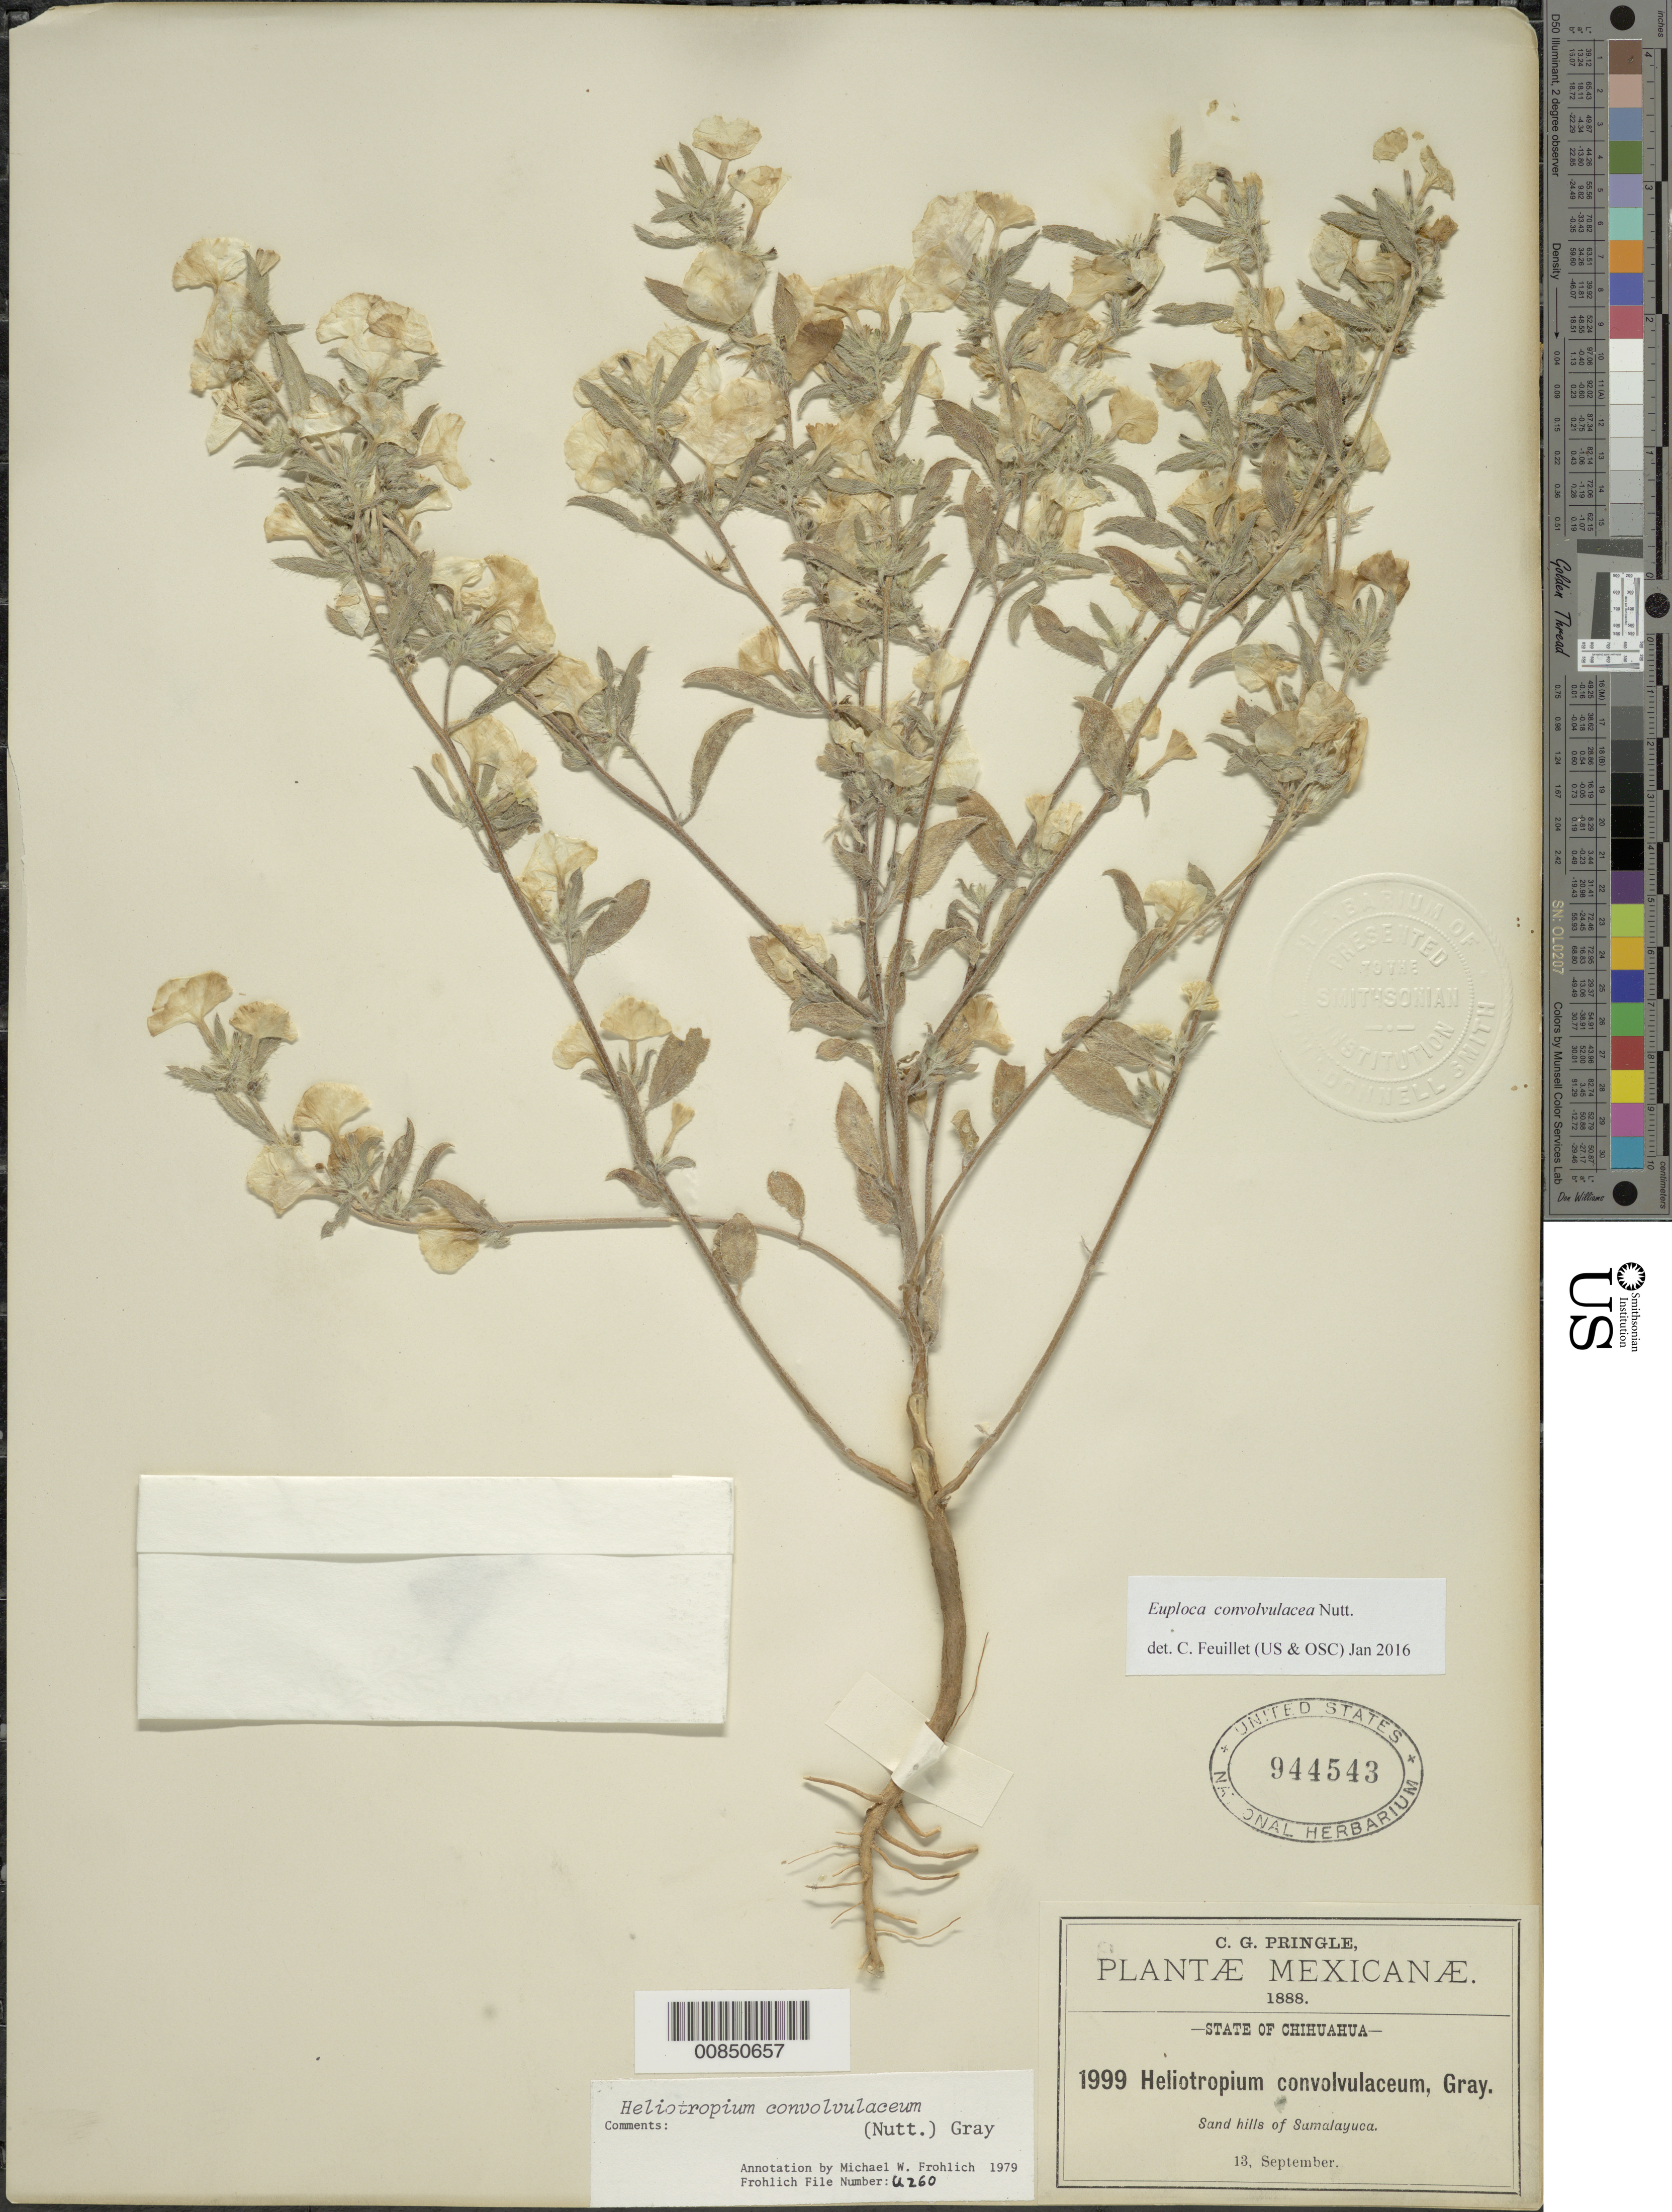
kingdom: Plantae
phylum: Tracheophyta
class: Magnoliopsida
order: Boraginales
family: Heliotropiaceae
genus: Euploca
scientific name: Euploca convolvulacea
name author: Nutt.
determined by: Feuillet, C.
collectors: C. G. Pringle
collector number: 1999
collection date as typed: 13 Sep 1888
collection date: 1888-09-13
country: Mexico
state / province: Chihuahua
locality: Samalayuca.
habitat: Sand hills.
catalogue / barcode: US 944543